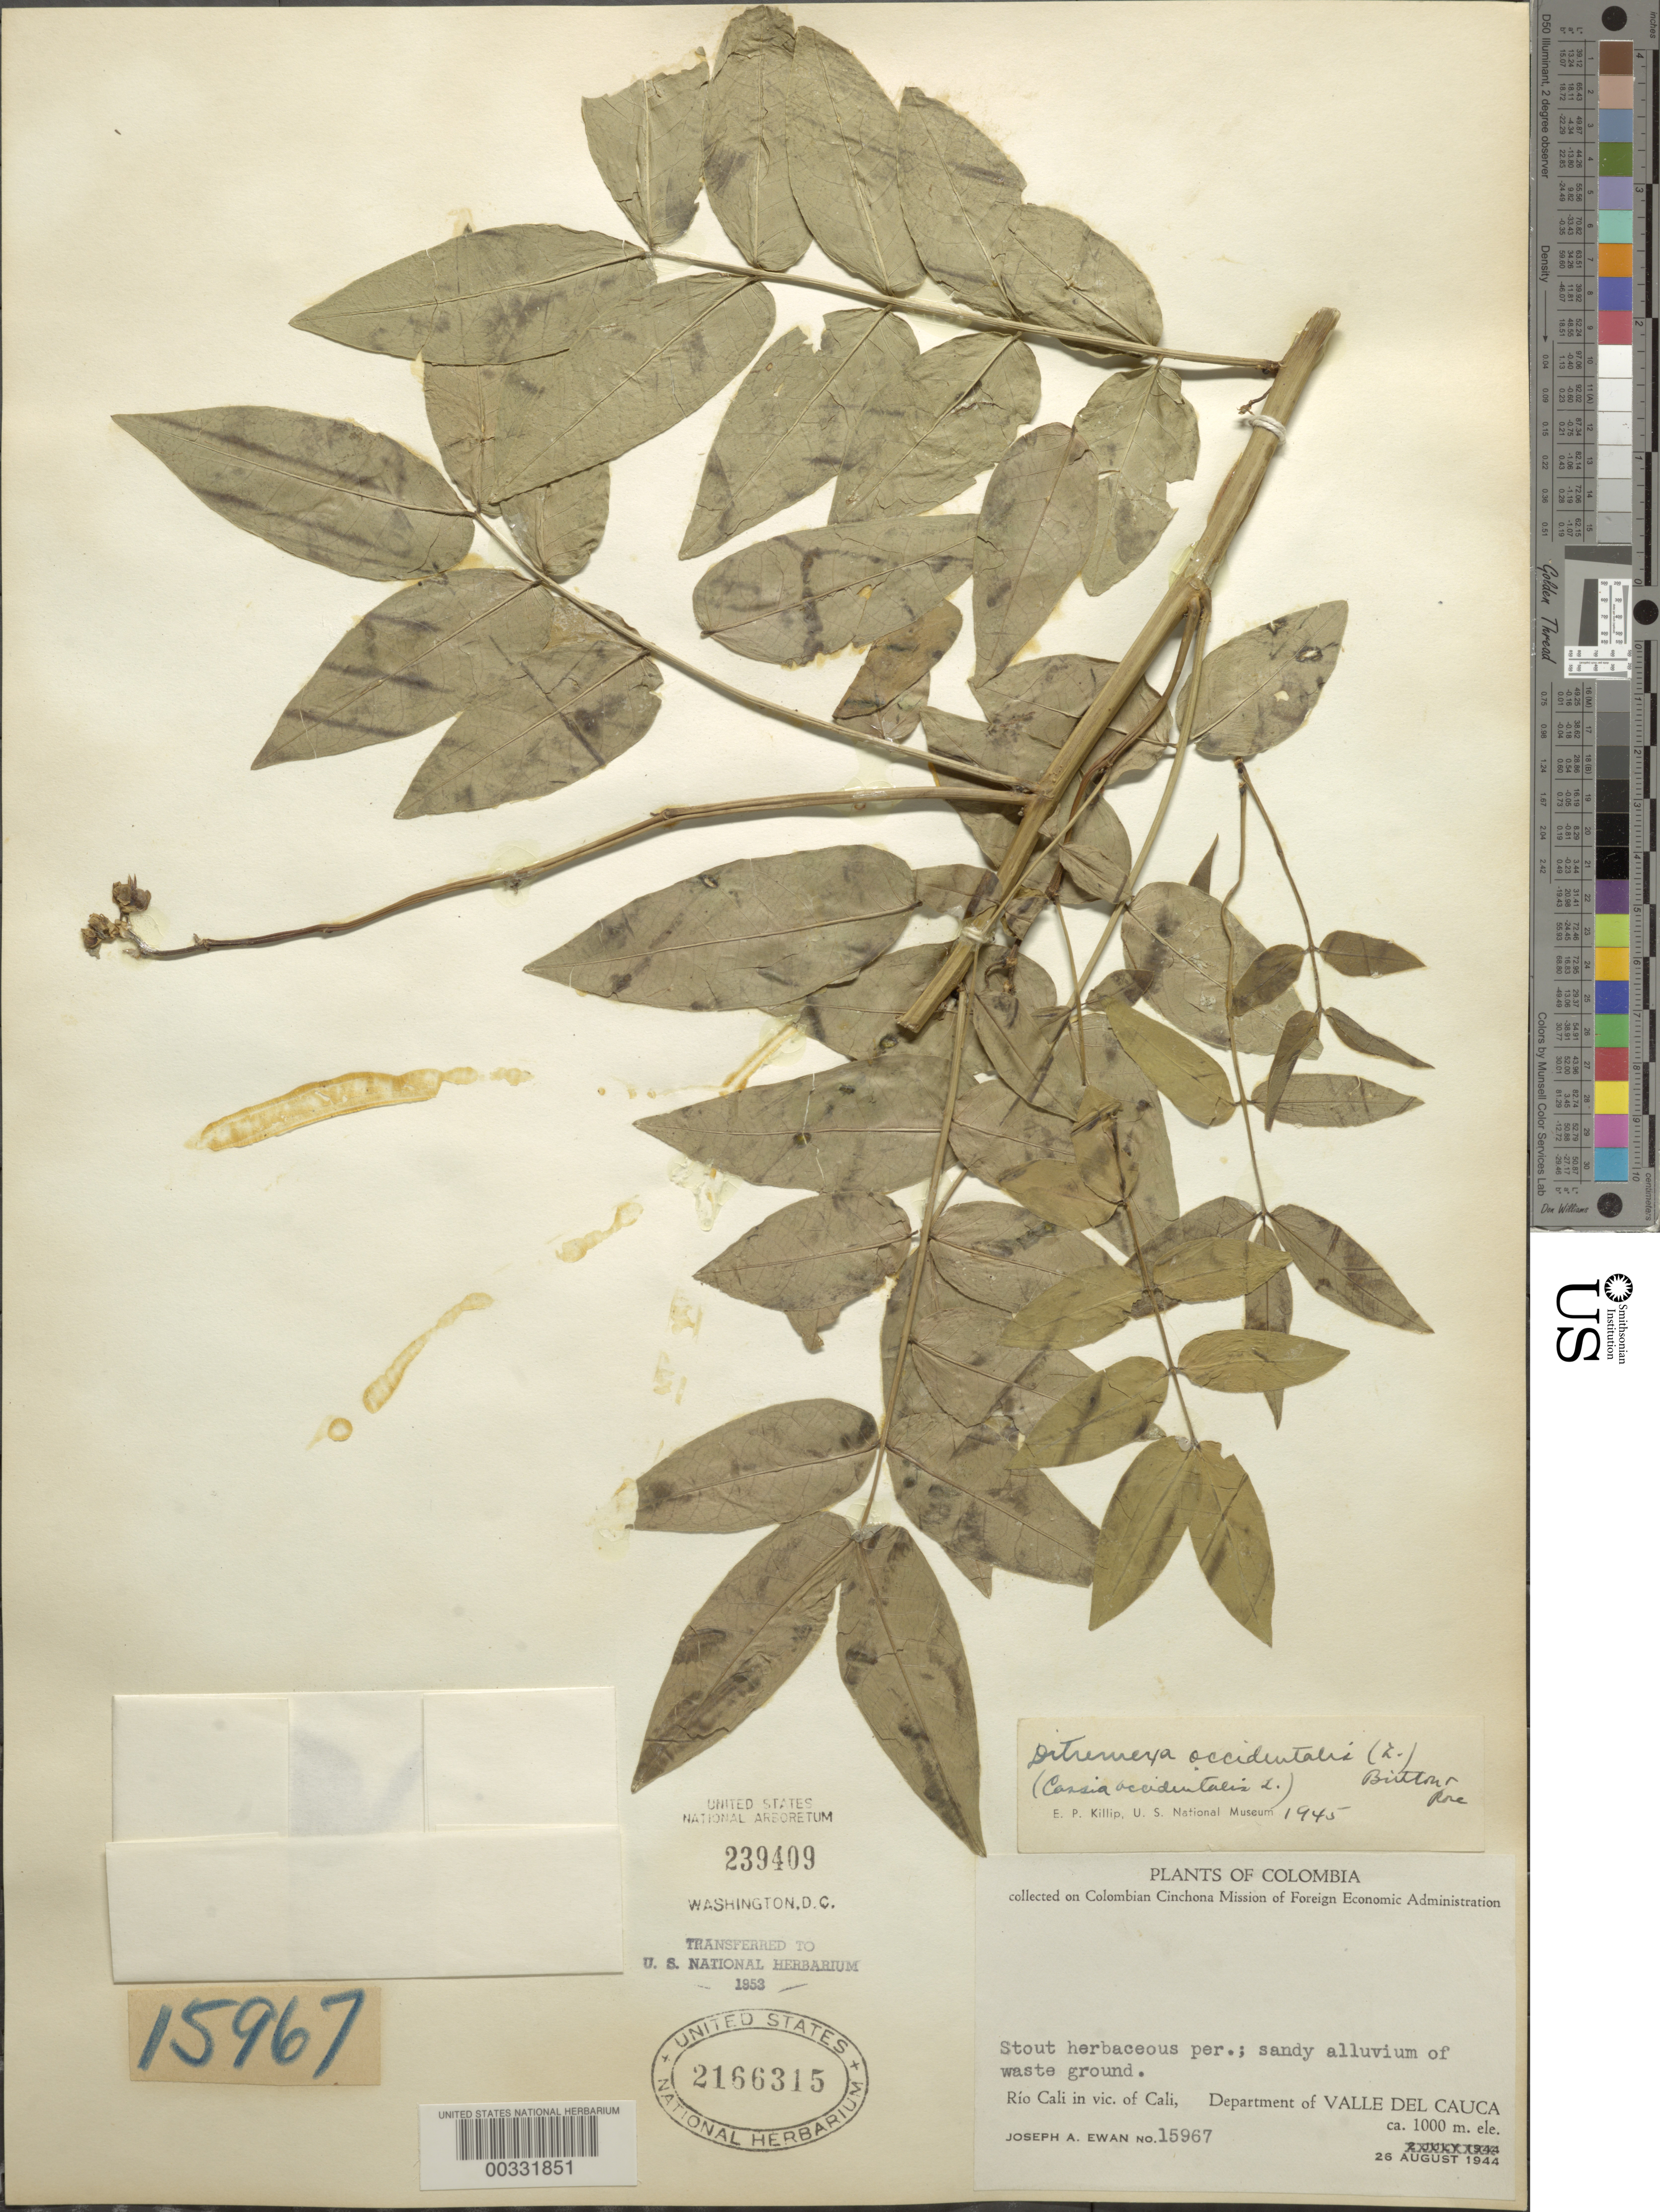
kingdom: Plantae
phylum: Tracheophyta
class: Magnoliopsida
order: Fabales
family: Fabaceae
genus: Senna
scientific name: Senna occidentalis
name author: (L.) Link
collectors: J. A. Ewan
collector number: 15967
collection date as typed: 26 Aug 1944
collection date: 1944-08-26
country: Colombia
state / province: Valle del Cauca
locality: Rio Cali in vicinity of Cali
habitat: Sandy alluvium of waste ground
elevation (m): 1000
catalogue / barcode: US 2166315